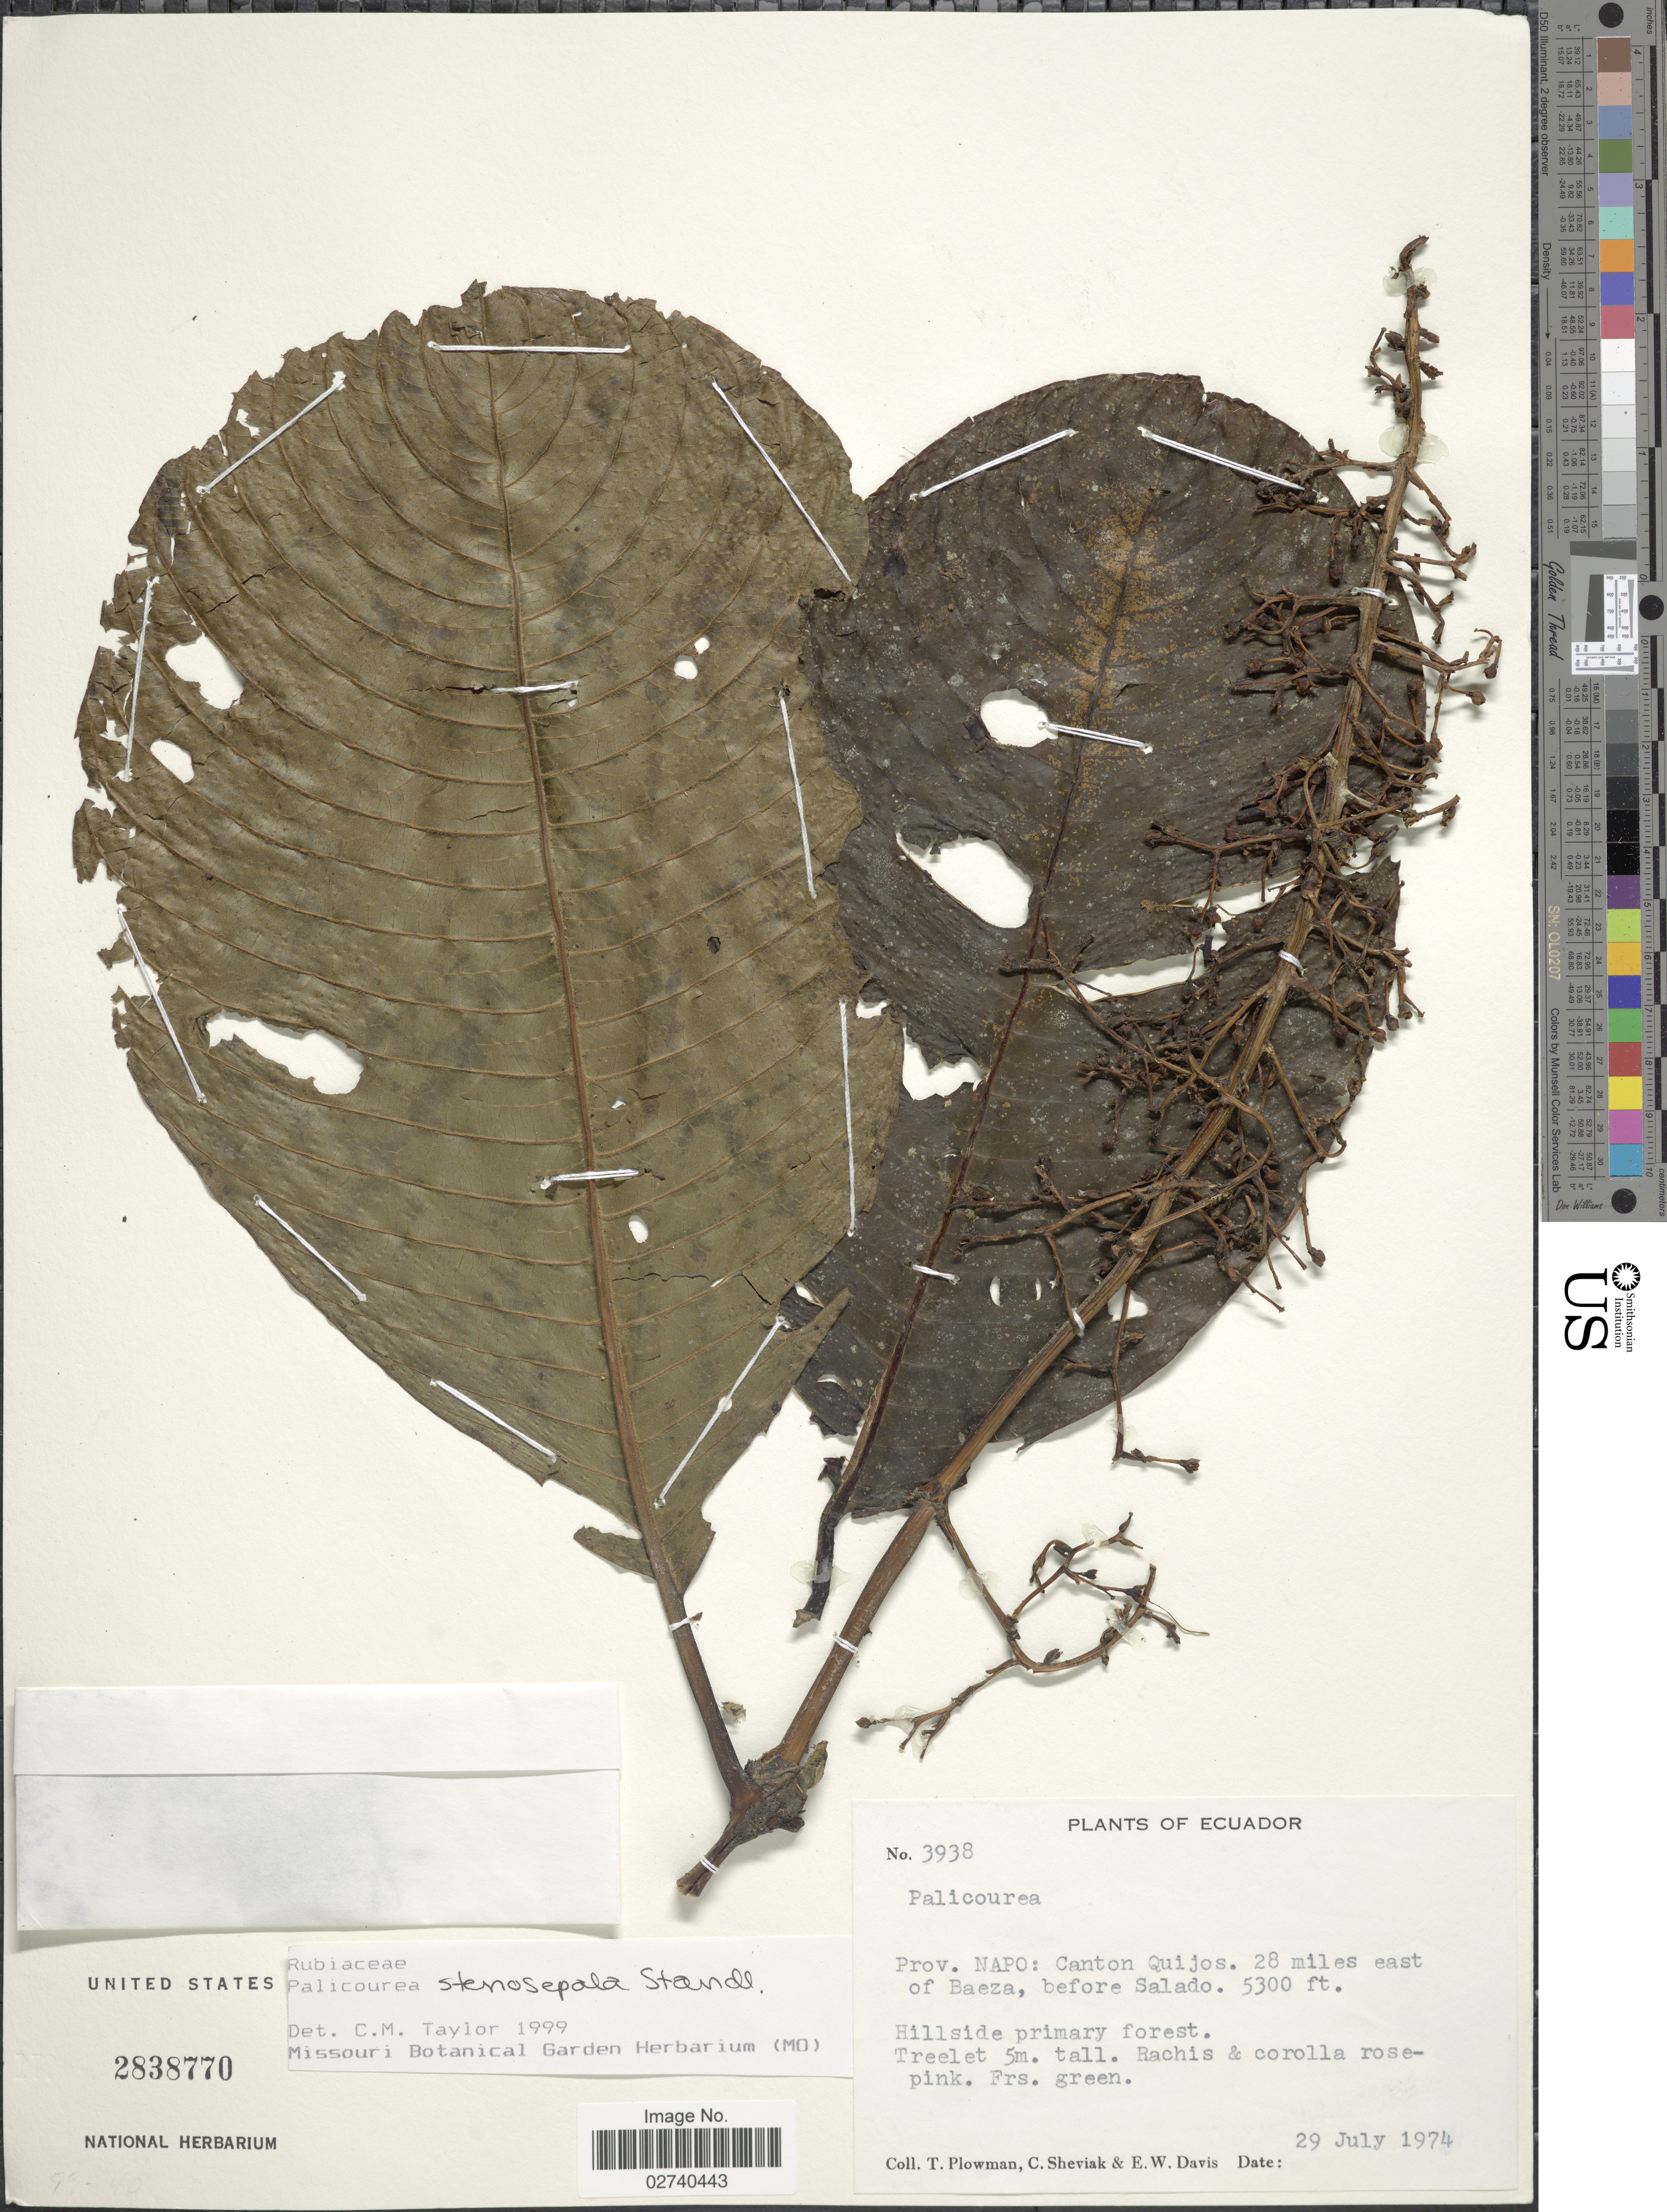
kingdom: Plantae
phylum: Tracheophyta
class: Magnoliopsida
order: Gentianales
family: Rubiaceae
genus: Palicourea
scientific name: Palicourea stenosepala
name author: Standl.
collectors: T. Plowman, C. J. Sheviak & E. W. Davis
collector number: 3938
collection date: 1974-07-29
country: Ecuador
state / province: Napo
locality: Canton Quijos. 28 miles east of Baeza, before Salado.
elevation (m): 1615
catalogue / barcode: US 2838770